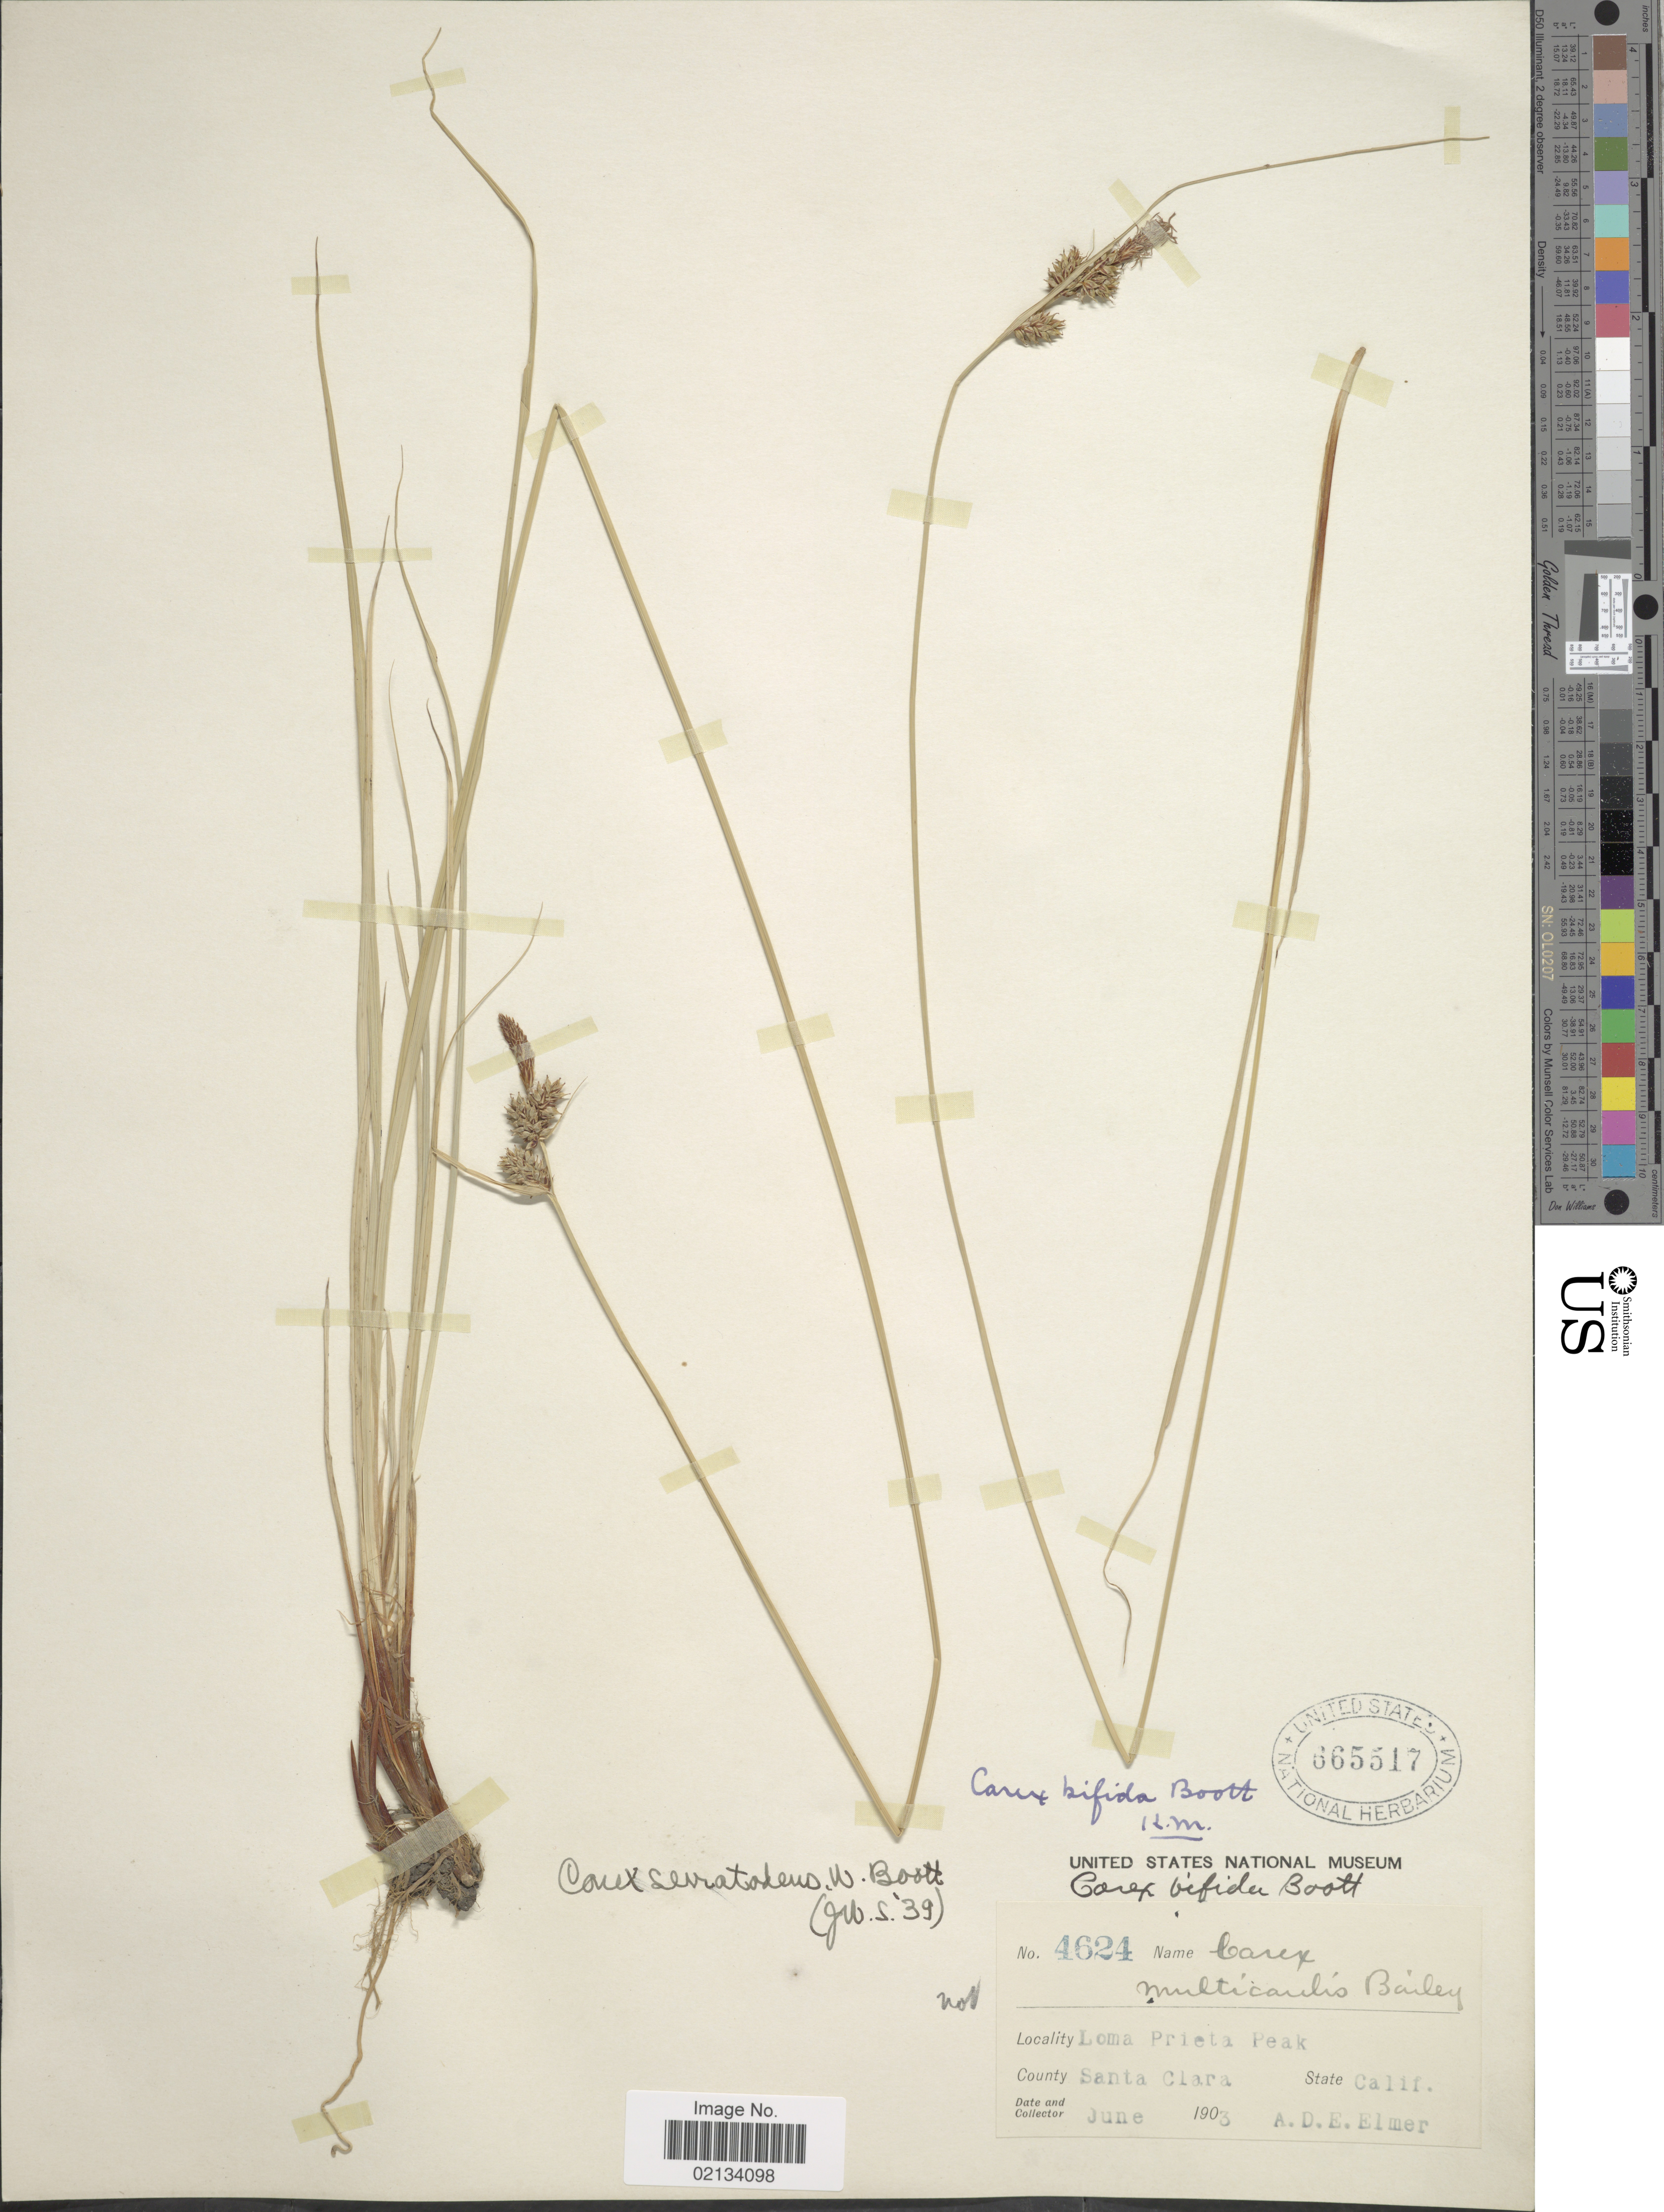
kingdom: Plantae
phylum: Tracheophyta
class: Liliopsida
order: Poales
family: Cyperaceae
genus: Carex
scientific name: Carex serratodens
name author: W. Boott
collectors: A. D. E. Elmer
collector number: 4624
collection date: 1903-06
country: United States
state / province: California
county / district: Santa Clara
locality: Loma Prieta Park, County Santa Clara.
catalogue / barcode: US 665517